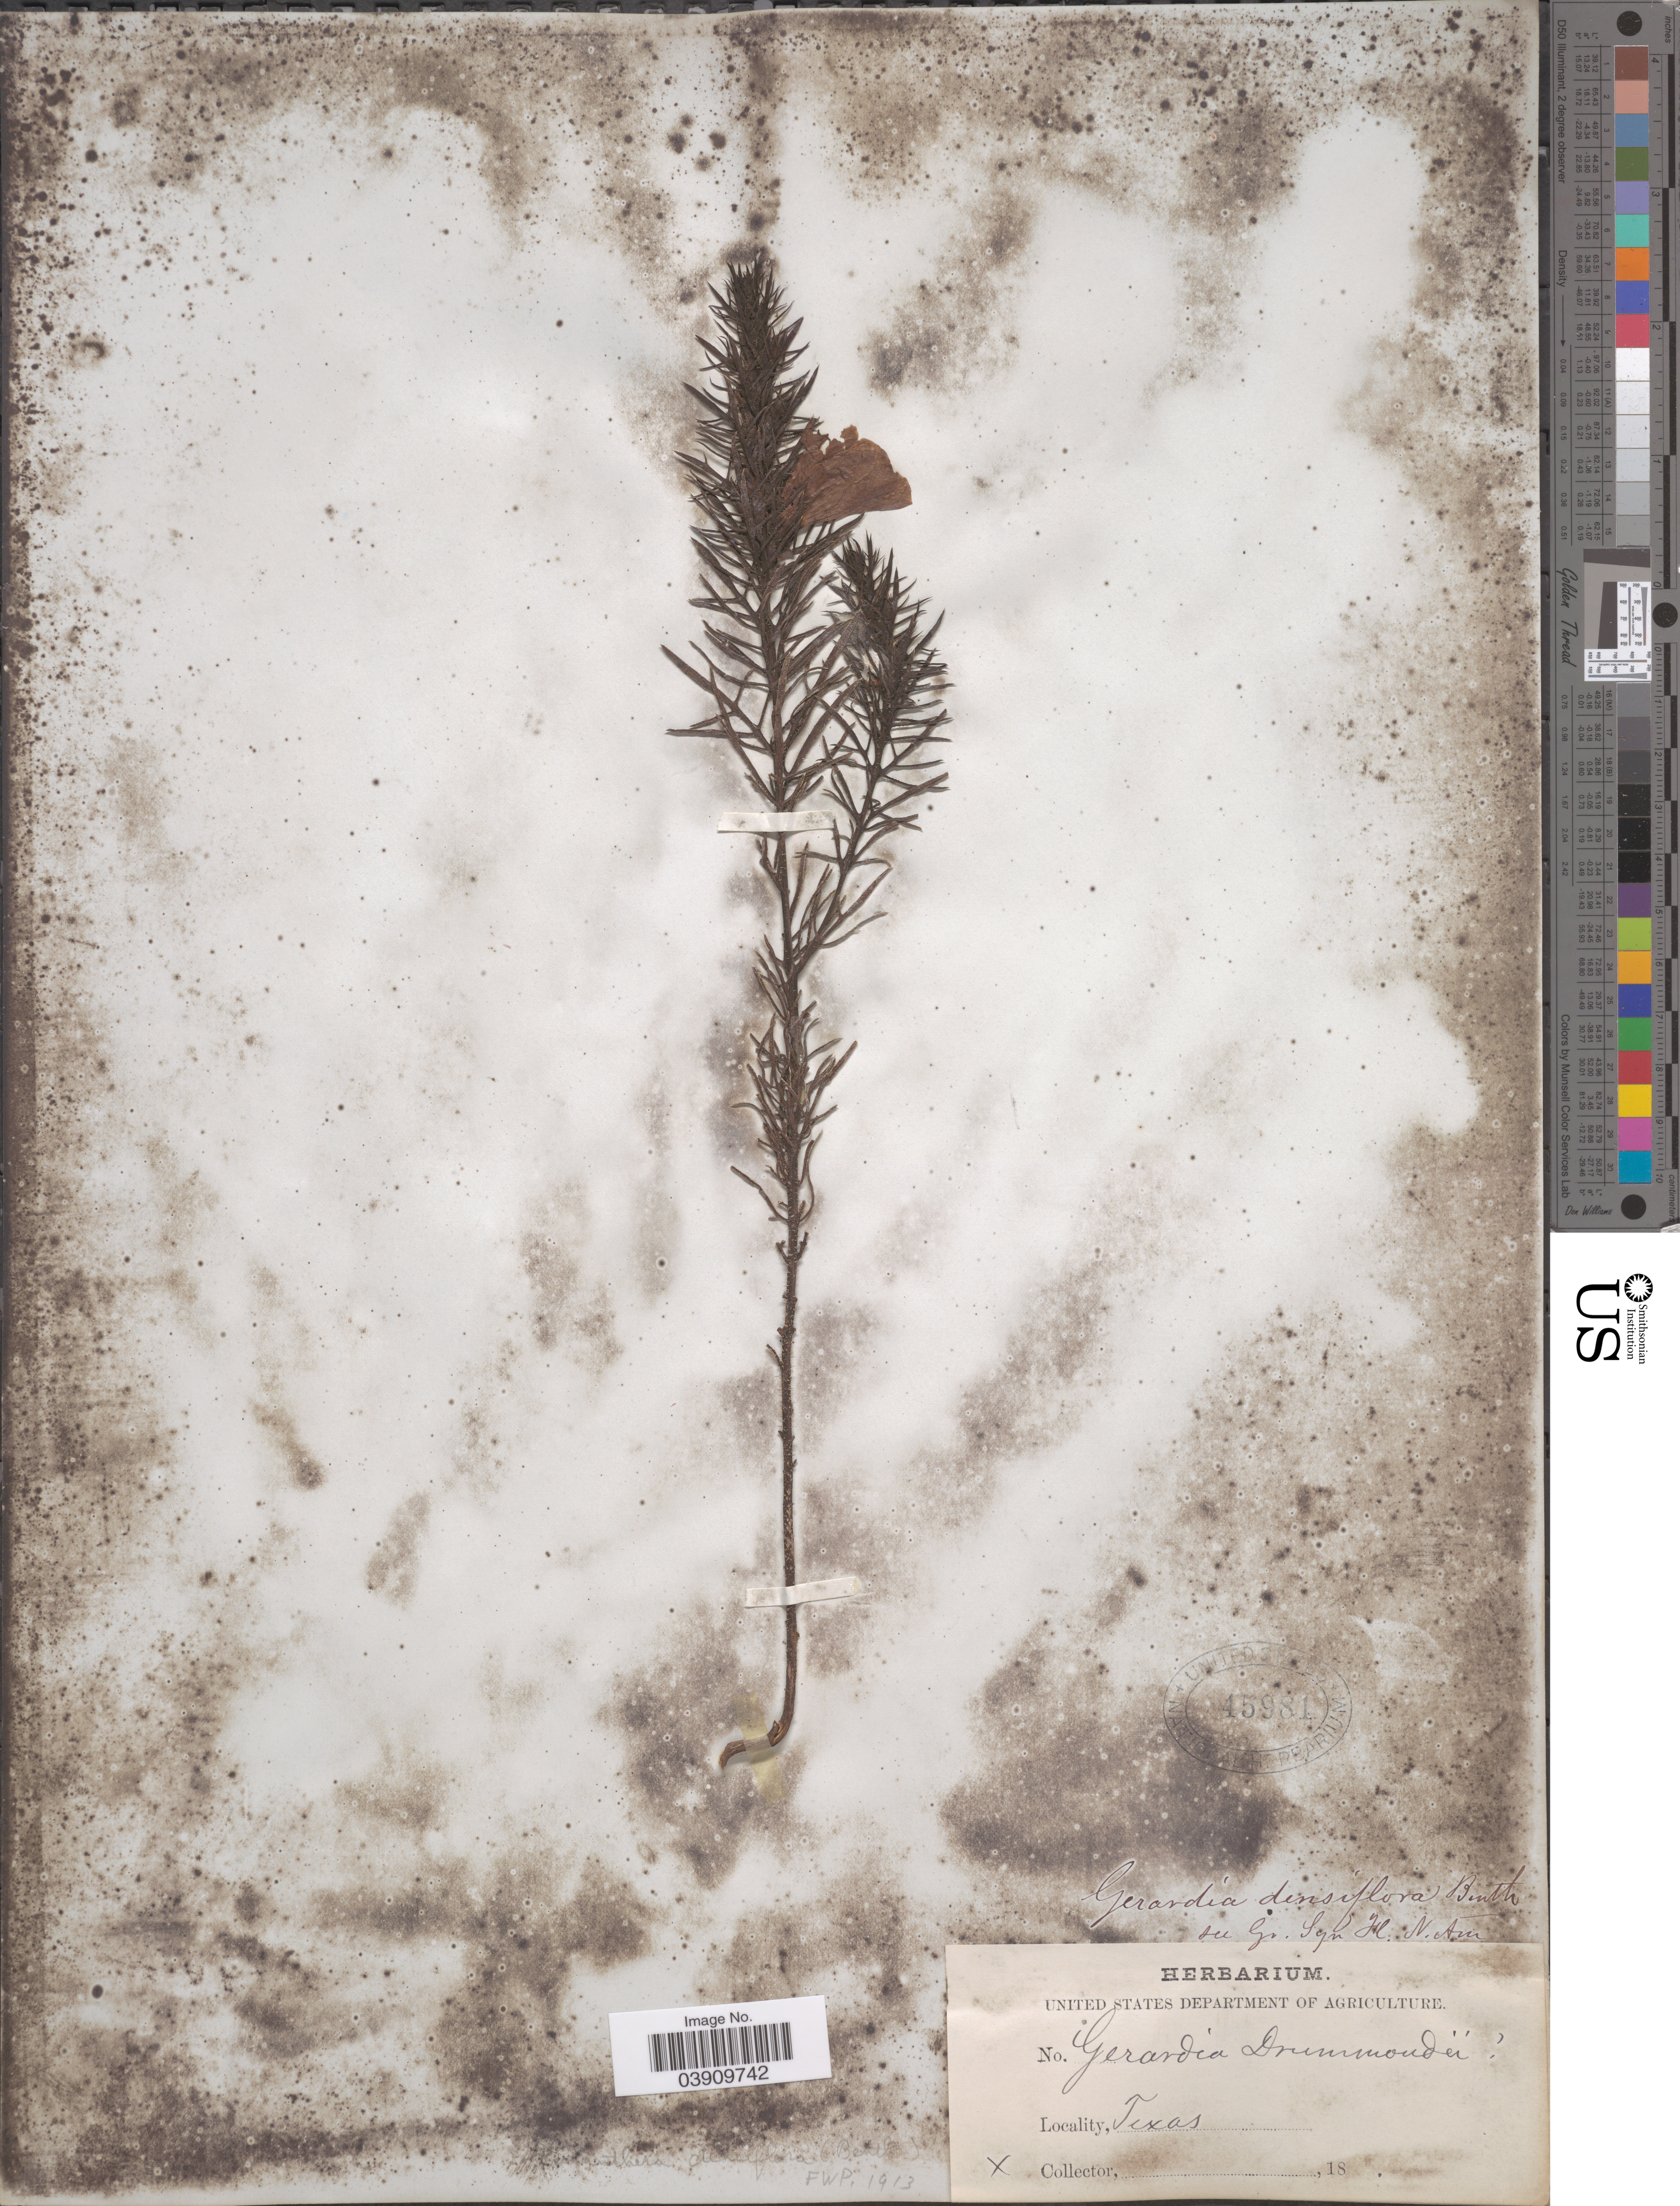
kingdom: Plantae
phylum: Tracheophyta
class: Magnoliopsida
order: Lamiales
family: Orobanchaceae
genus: Tomanthera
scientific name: Tomanthera densiflora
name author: (Benth.) Pennell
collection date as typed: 18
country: United States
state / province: Texas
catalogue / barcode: US 45981